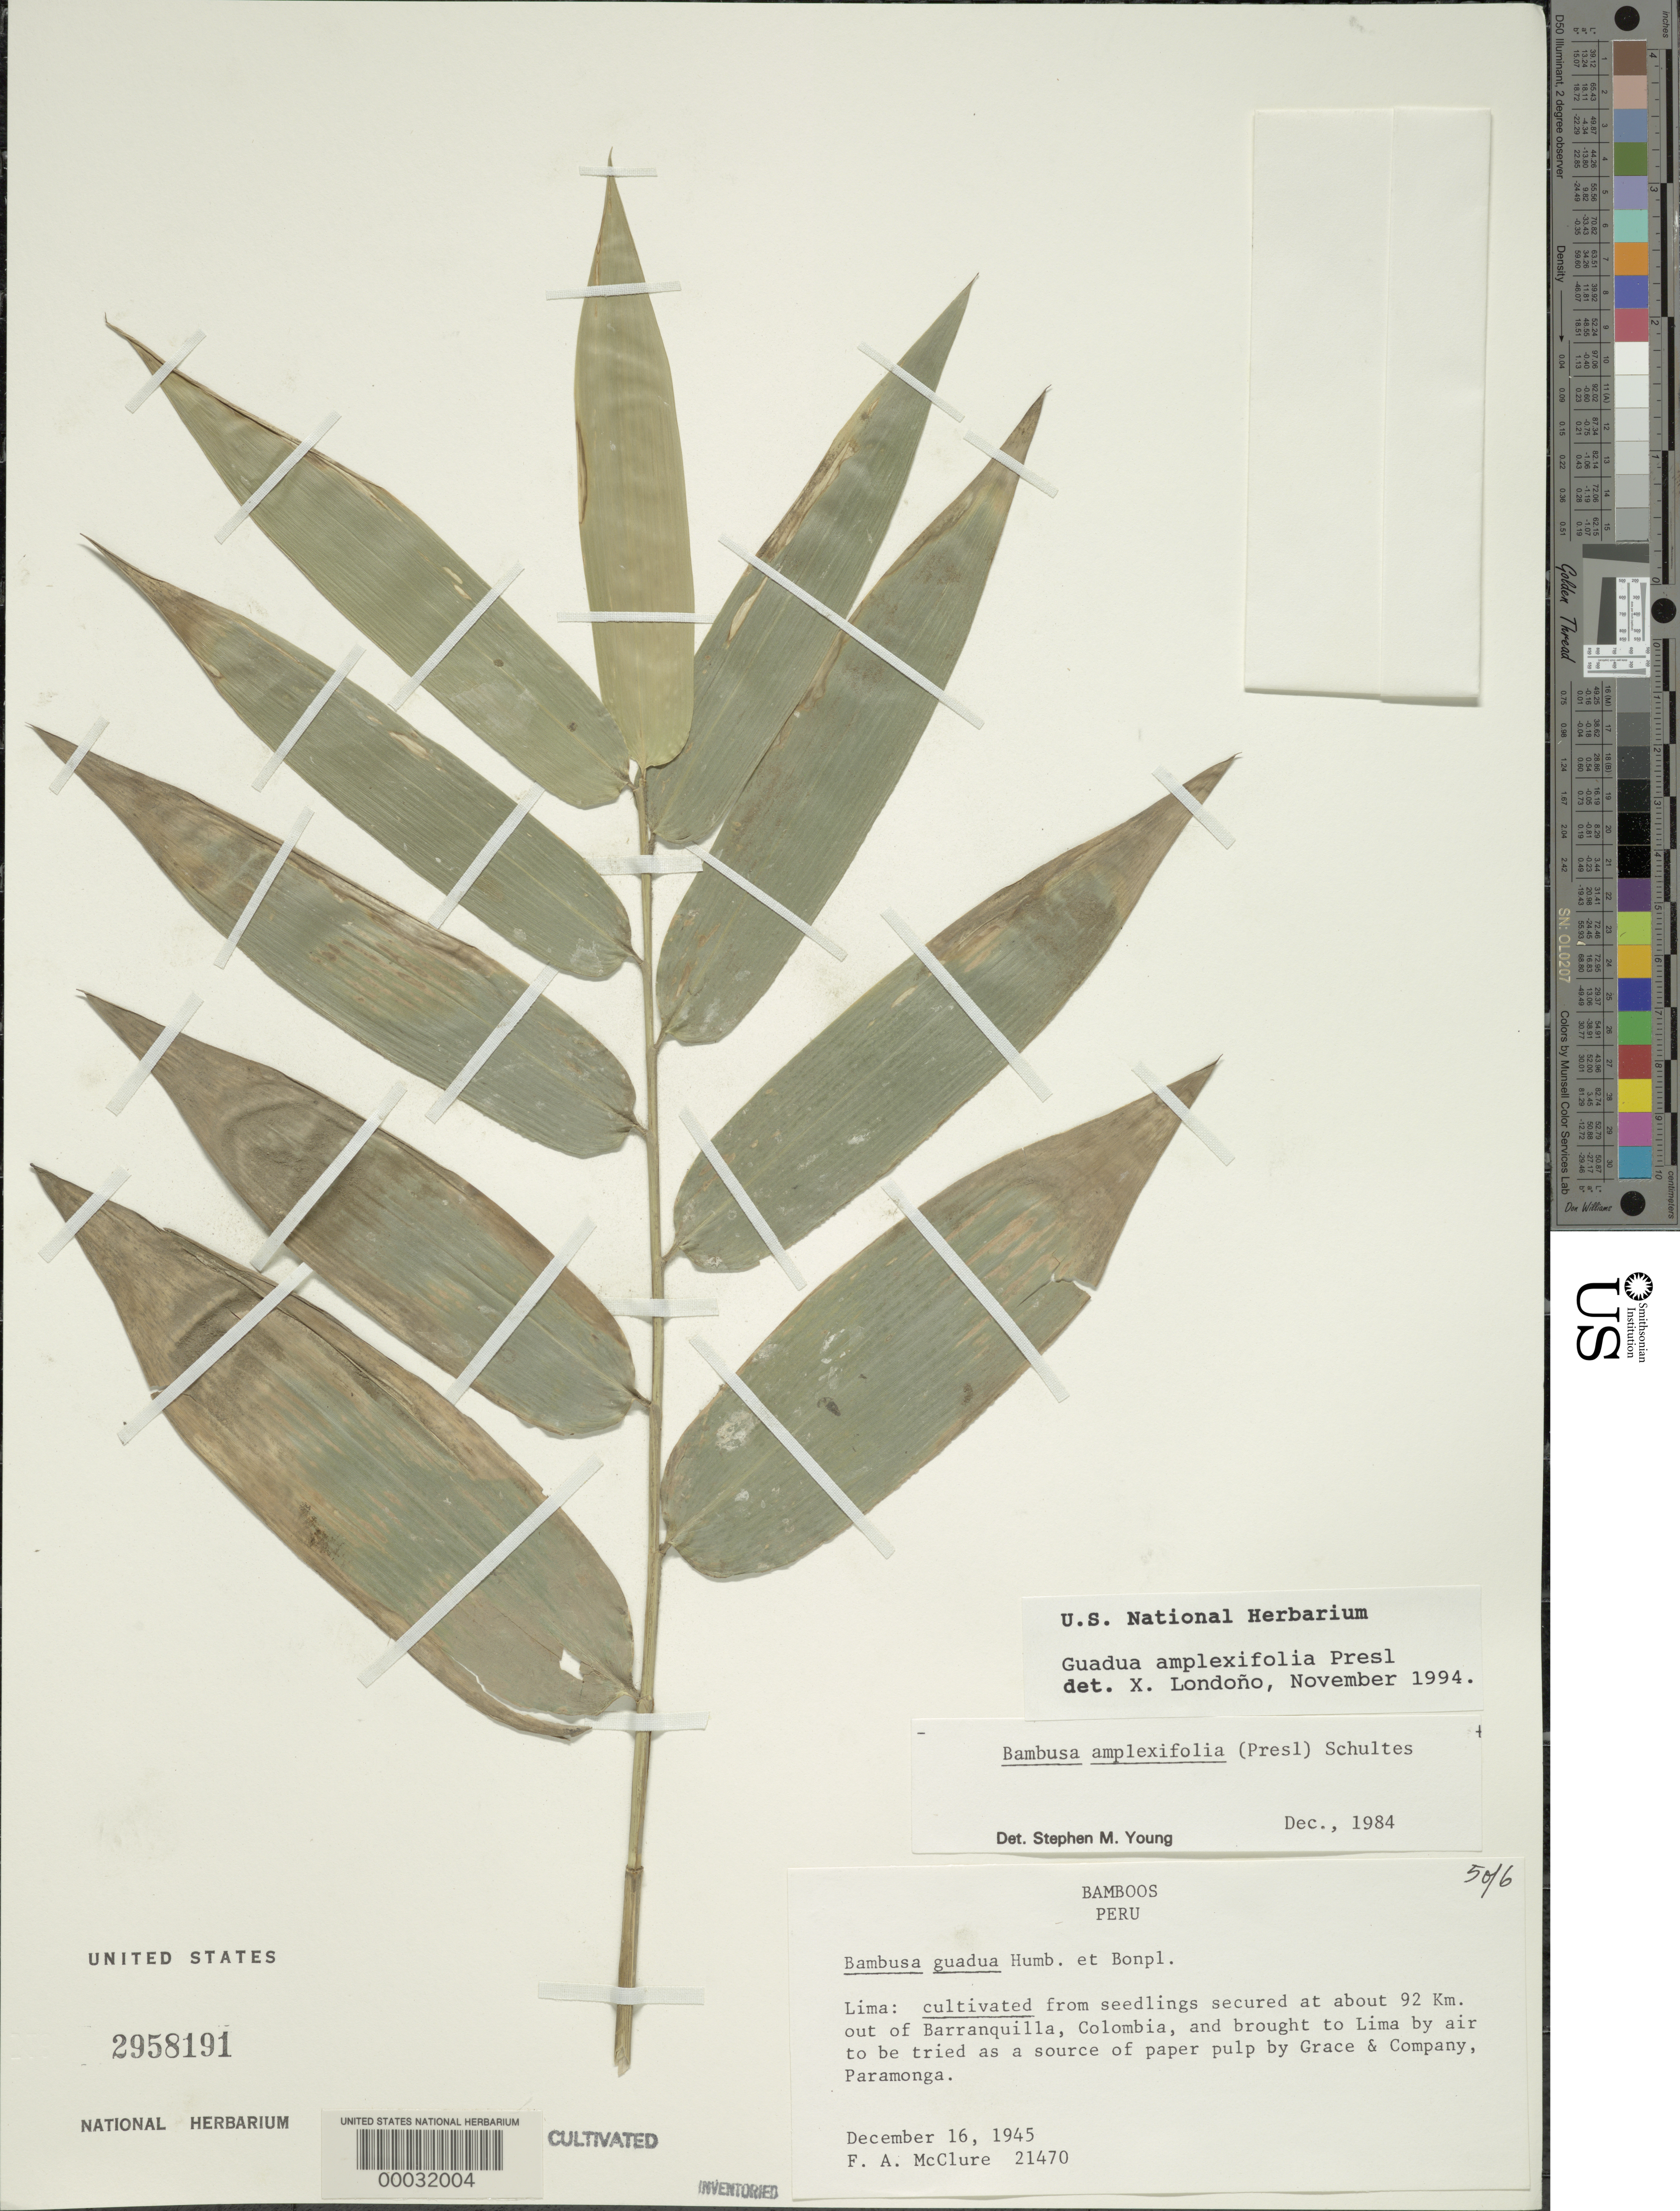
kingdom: Plantae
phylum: Tracheophyta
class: Liliopsida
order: Poales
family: Poaceae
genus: Guadua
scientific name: Guadua amplexifolia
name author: J. Presl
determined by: Londoño, X., (TULV), Jardin Botanico "Juan Maria Cespedes"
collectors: F. A. McClure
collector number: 21470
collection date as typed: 16 Dec 1945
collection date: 1945-12-16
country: Peru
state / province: Lima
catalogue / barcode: US 2958191